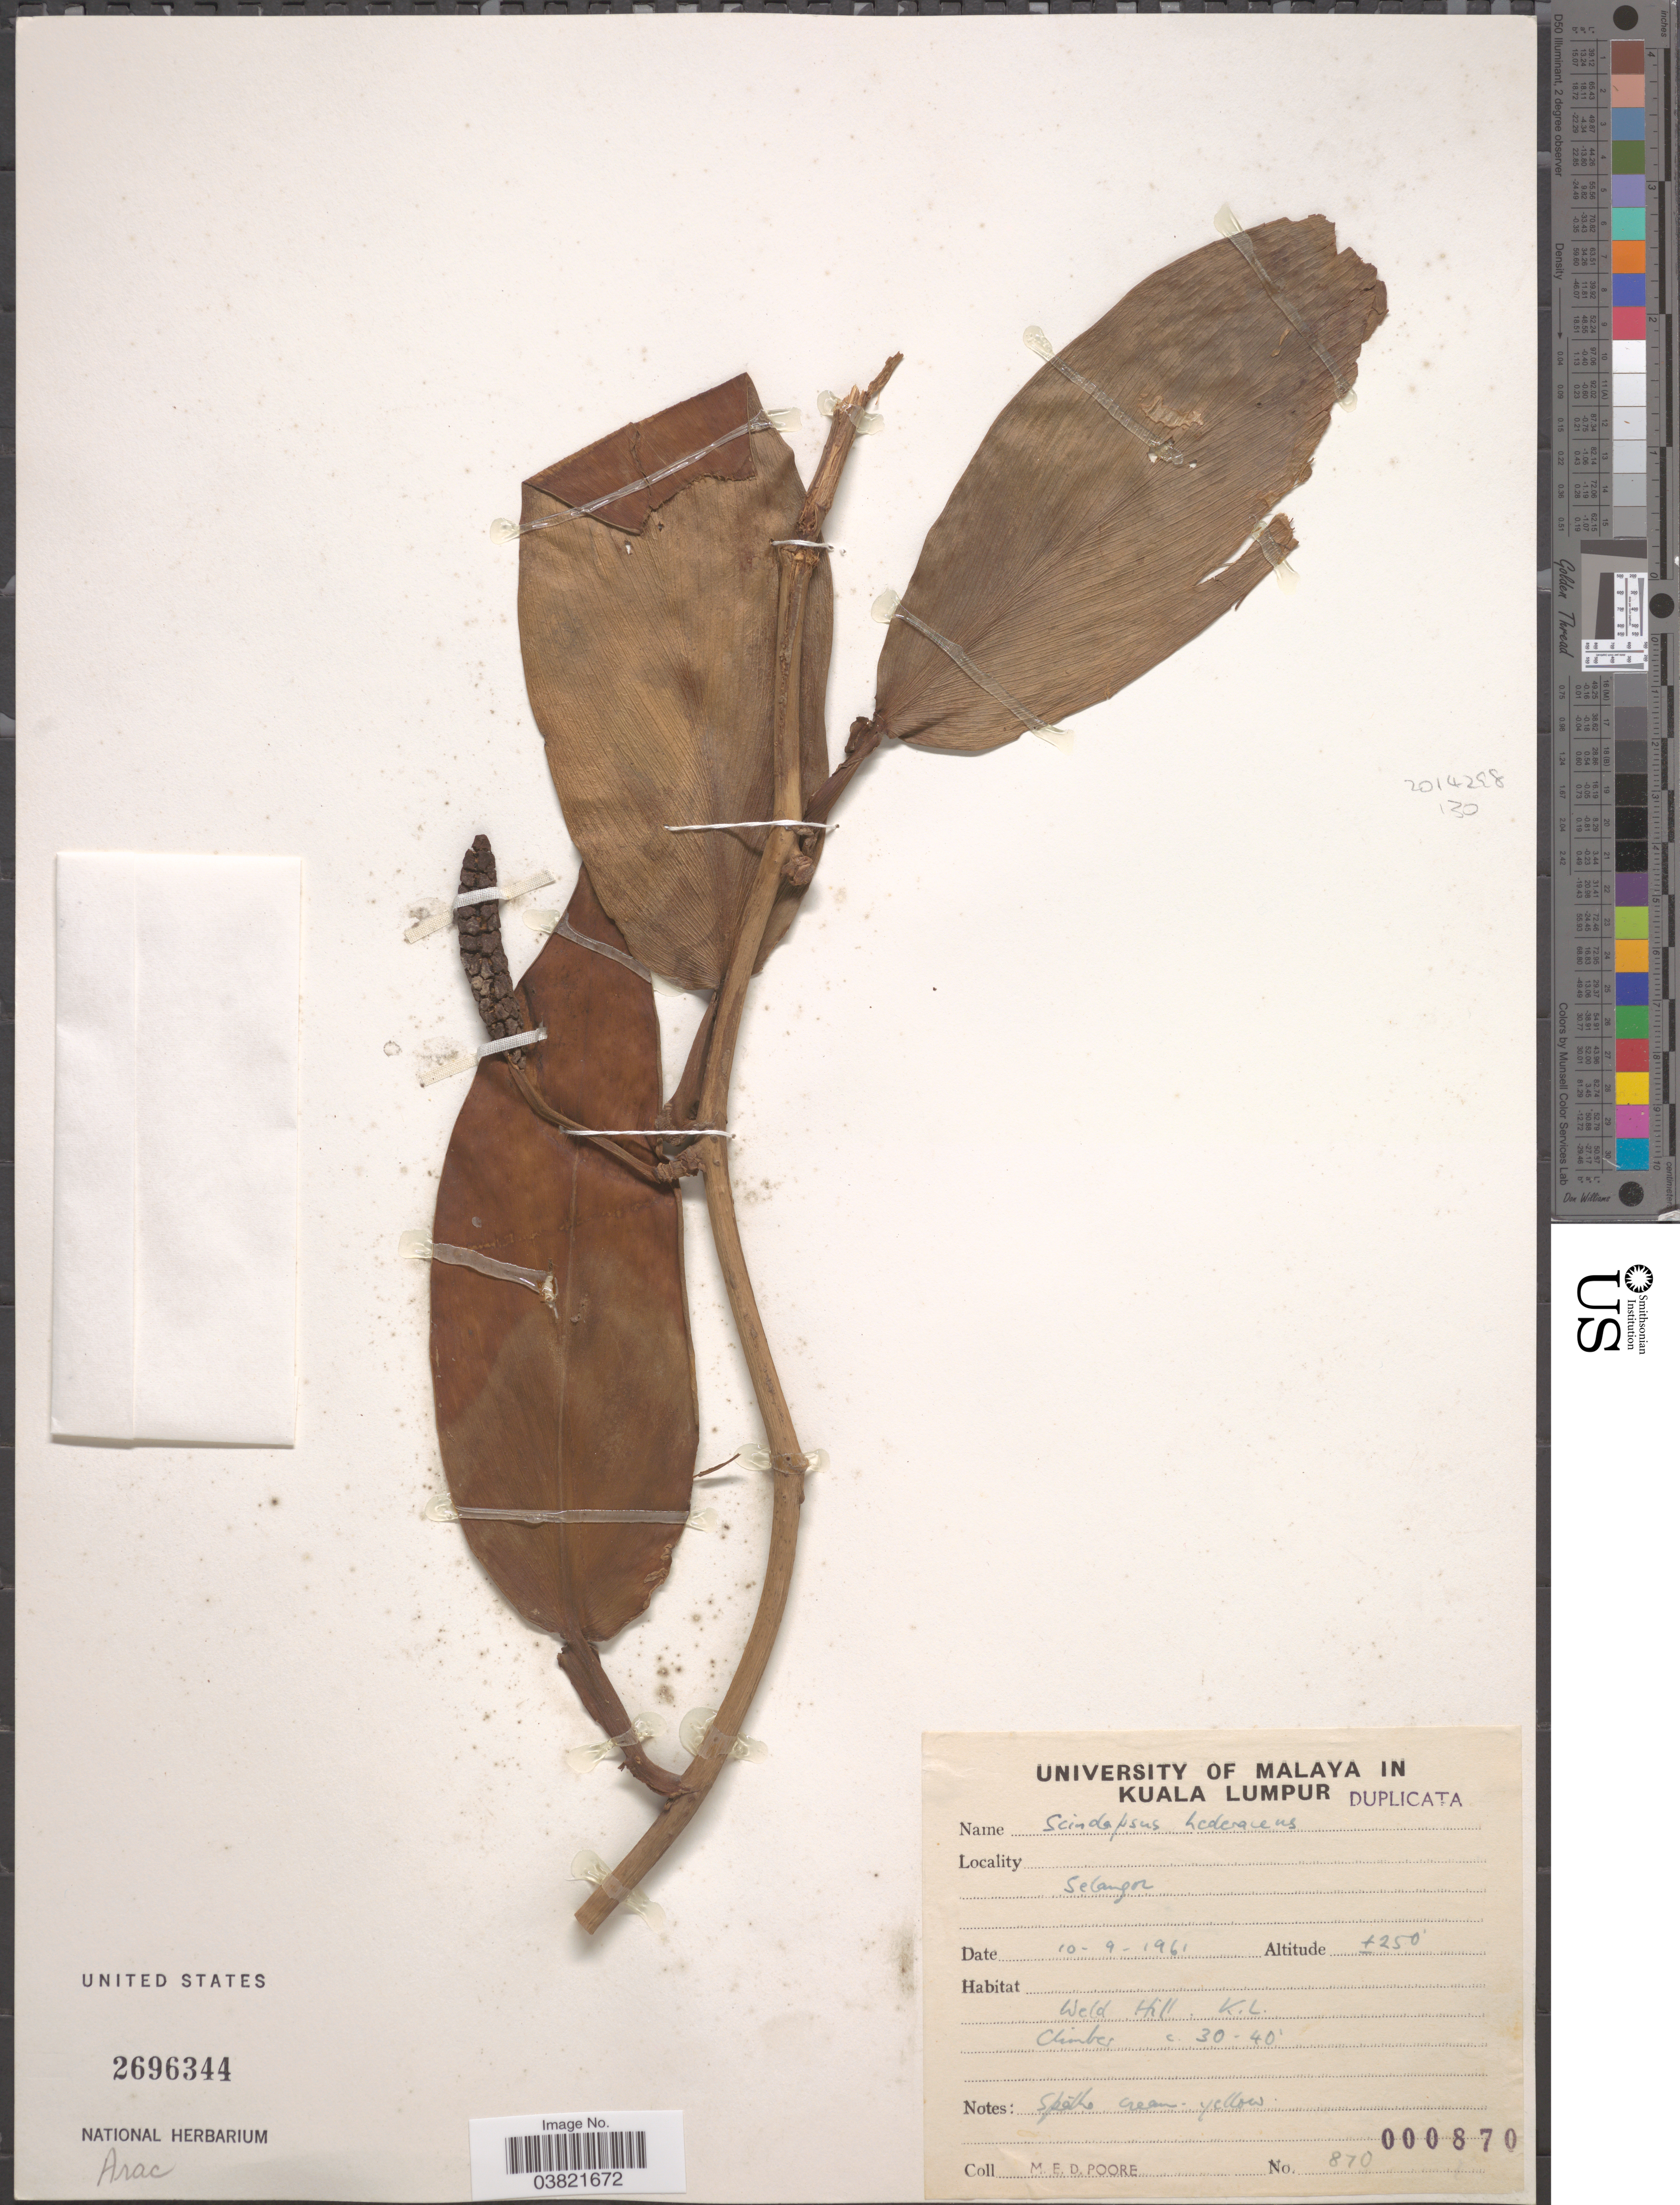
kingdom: Plantae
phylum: Tracheophyta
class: Liliopsida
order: Alismatales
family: Araceae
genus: Scindapsus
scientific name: Scindapsus hederaceus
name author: Miq.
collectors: M. E. D. Poore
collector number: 870/000870?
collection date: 1961-09-10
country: Malaysia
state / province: Selangor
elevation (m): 76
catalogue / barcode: US 2696344